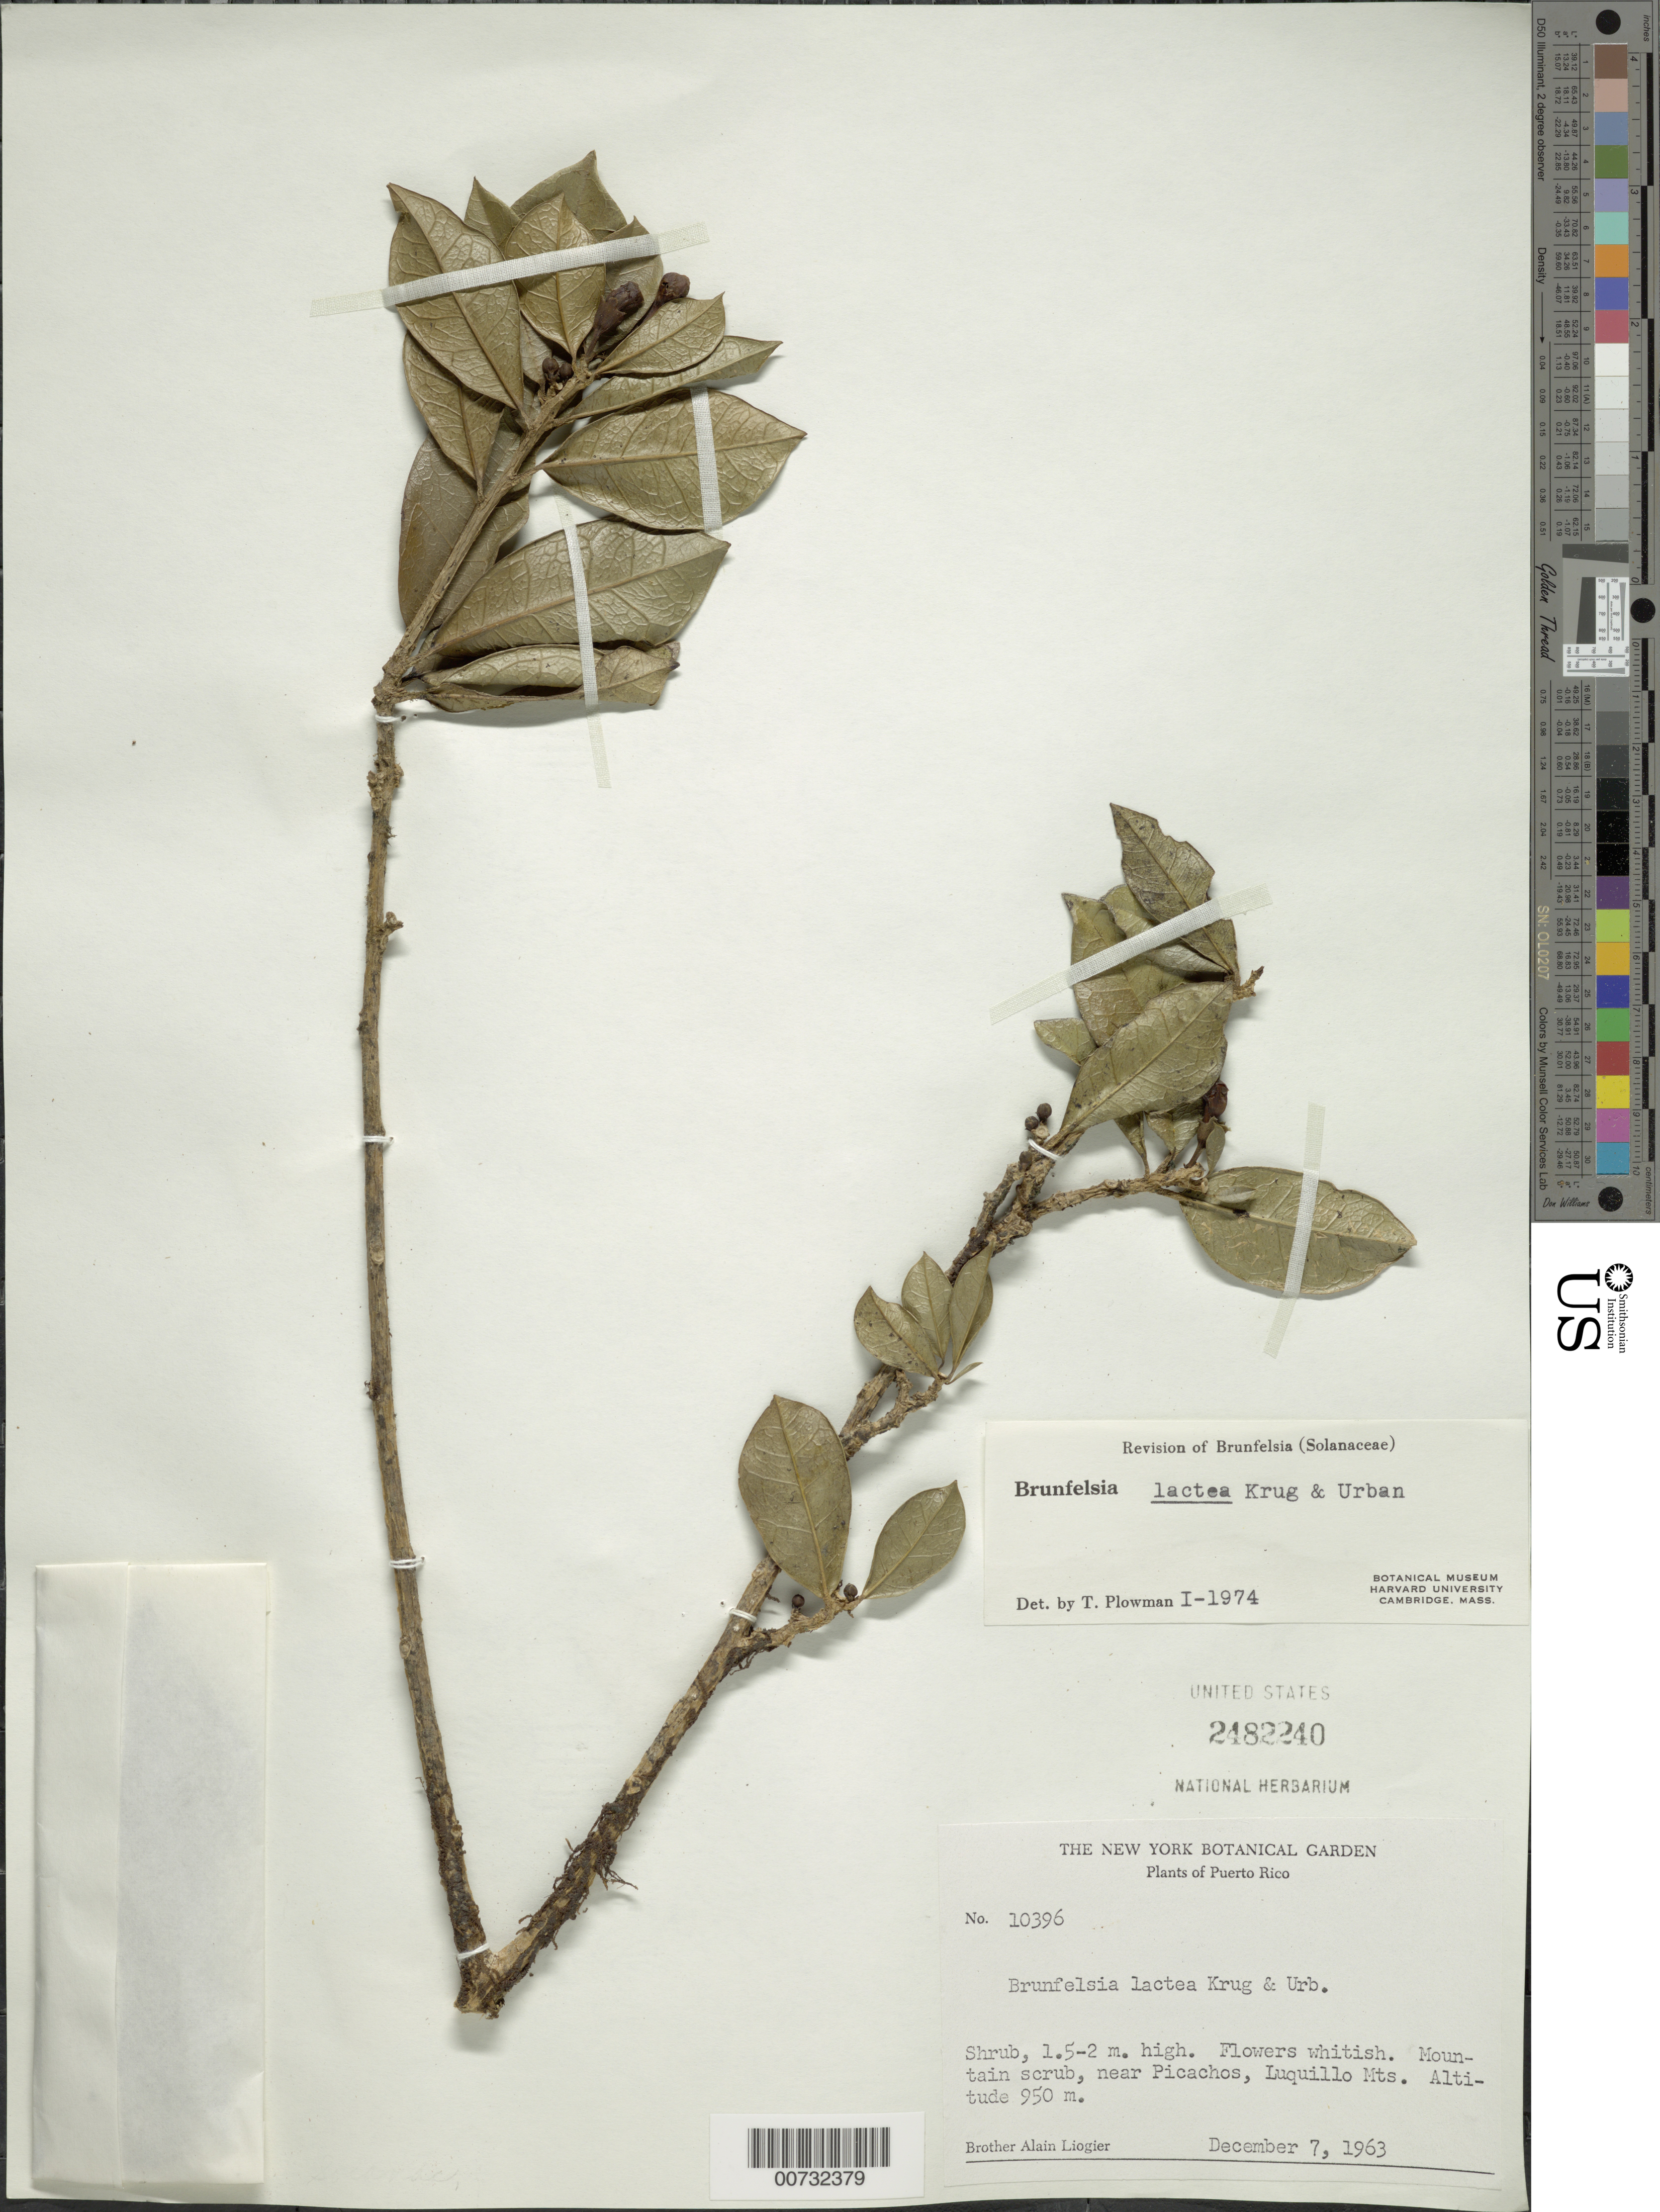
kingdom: Plantae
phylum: Tracheophyta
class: Magnoliopsida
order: Solanales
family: Solanaceae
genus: Brunfelsia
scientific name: Brunfelsia lactea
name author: Krug & Urb.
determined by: Plowman, Timothy C.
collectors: A. H. Liogier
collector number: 10396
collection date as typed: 07 Dec 1963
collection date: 1963-12-07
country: Puerto Rico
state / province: Luquillo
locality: Picachos, Luquillo Mts.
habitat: Mountain scrub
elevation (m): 950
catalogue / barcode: US 2482240